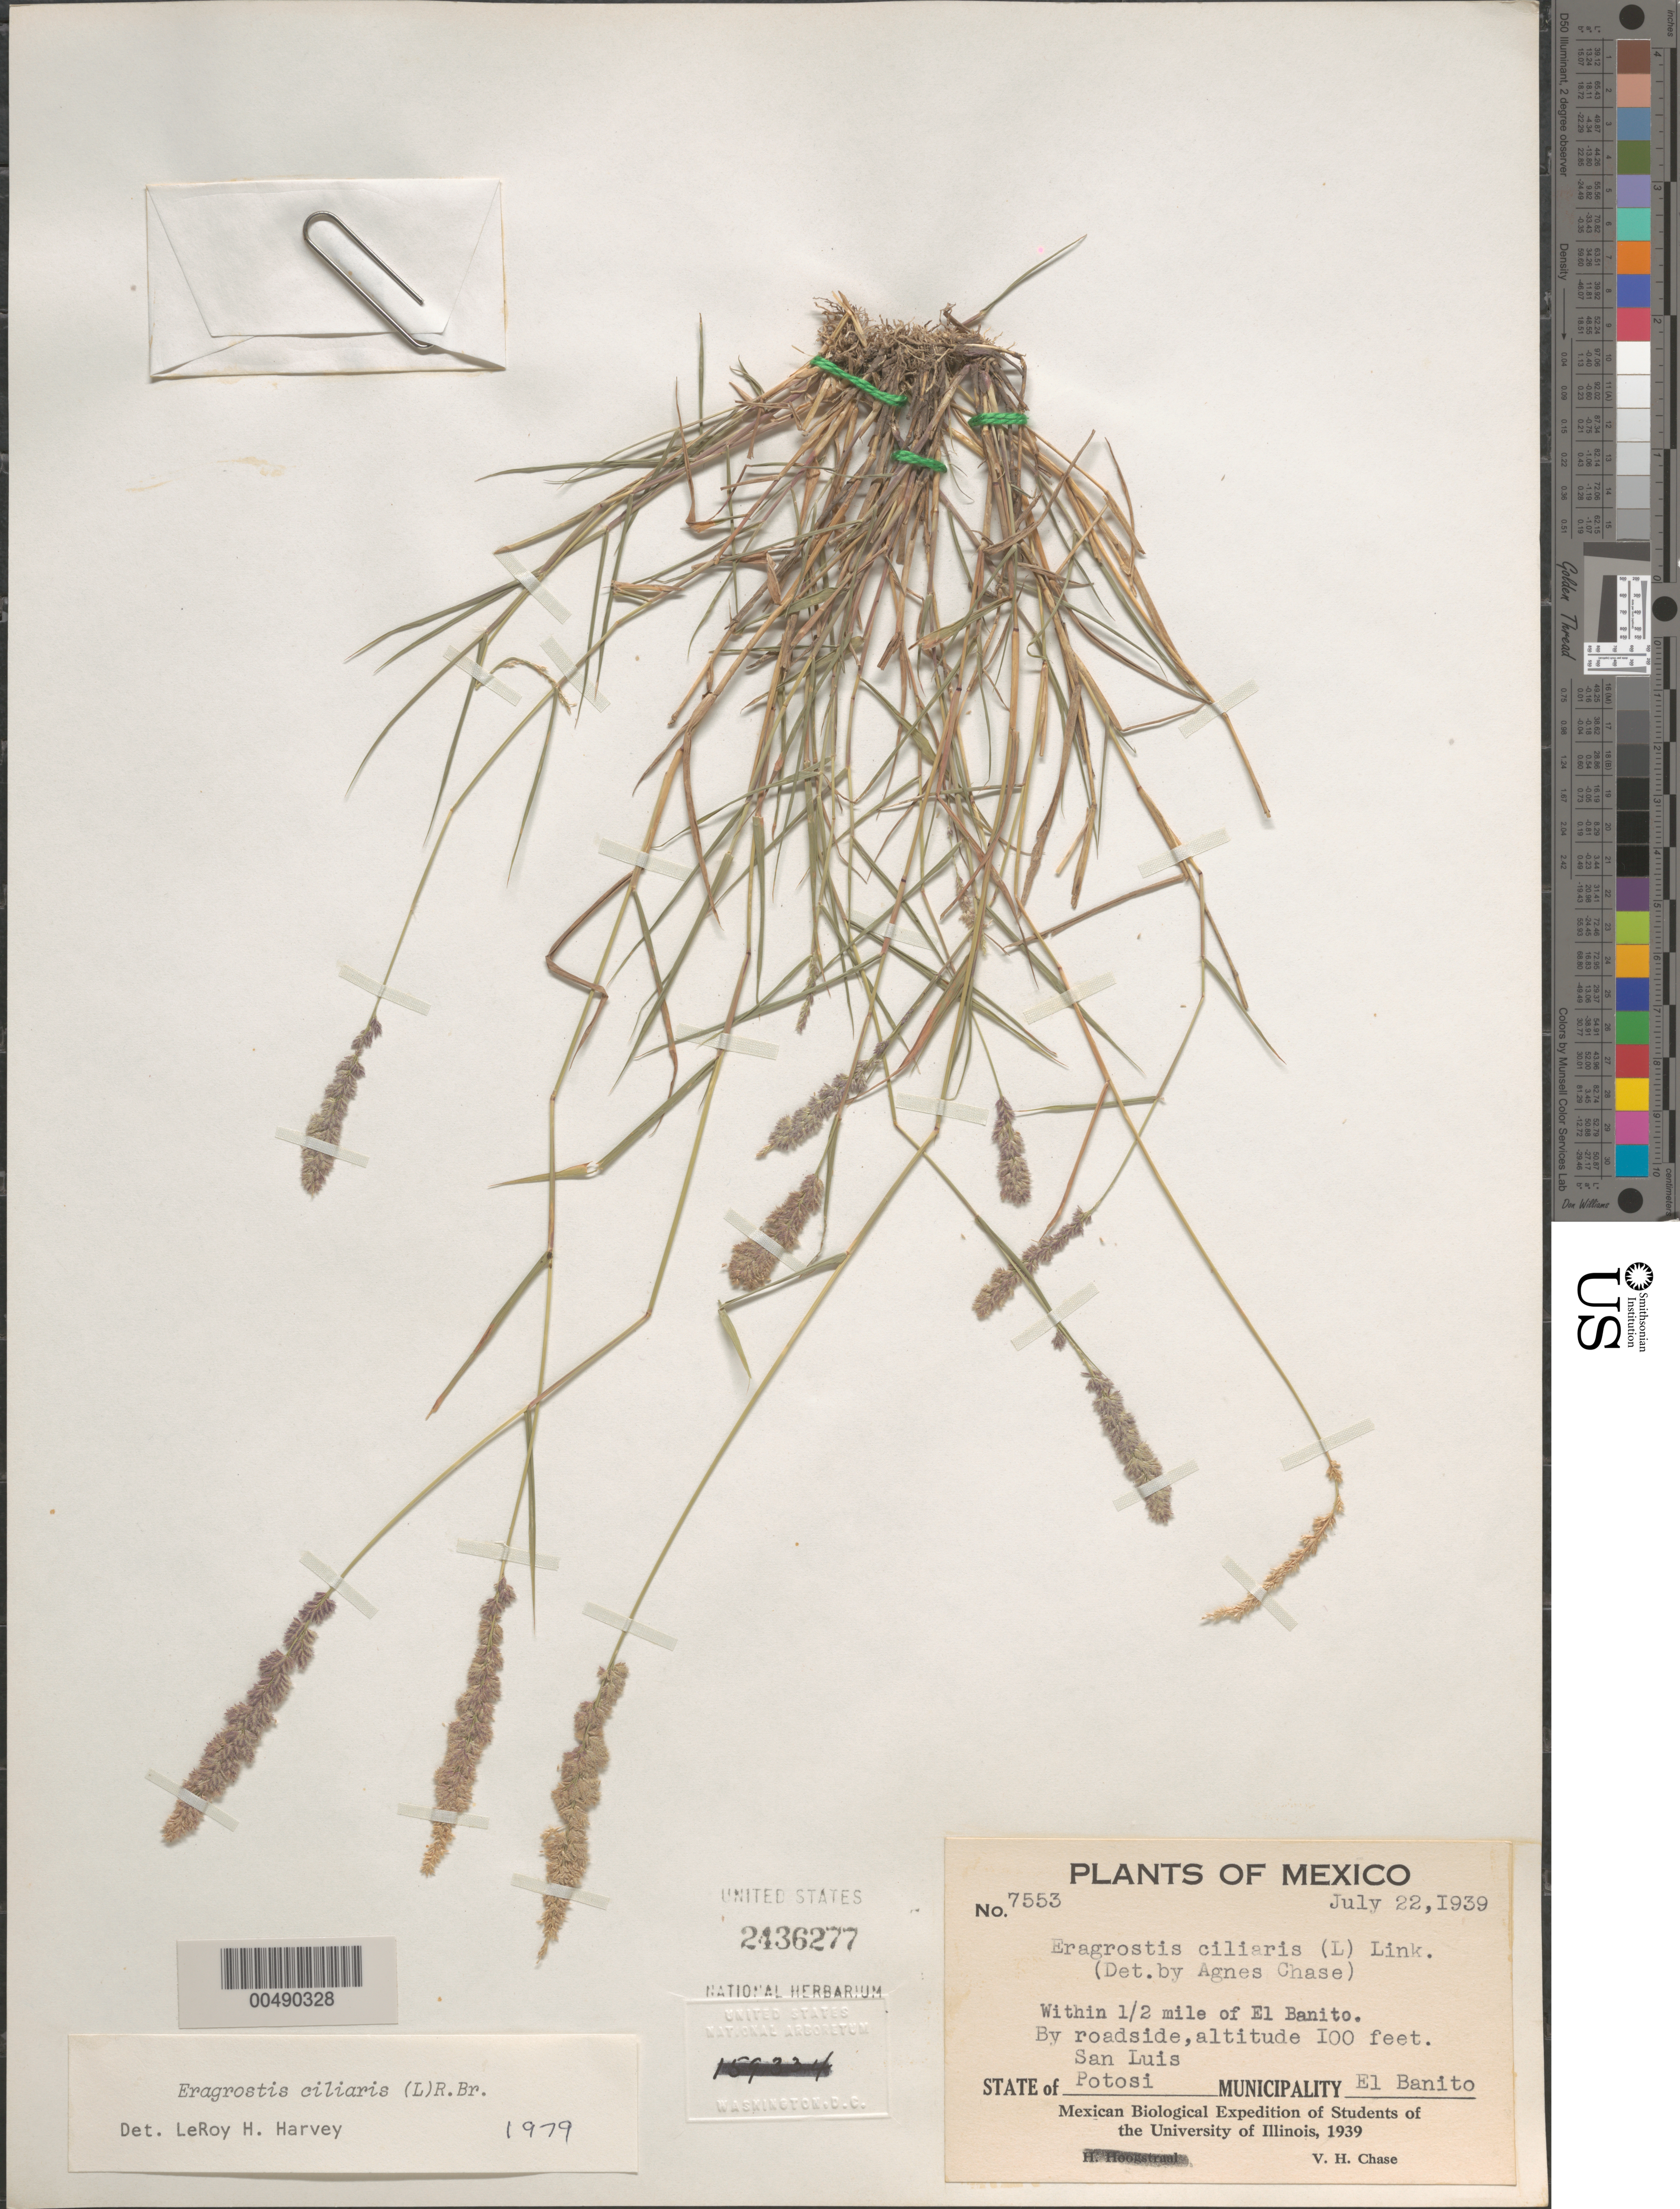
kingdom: Plantae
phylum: Tracheophyta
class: Liliopsida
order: Poales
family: Poaceae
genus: Eragrostis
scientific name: Eragrostis ciliaris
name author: (L.) R. Br.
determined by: Harvey, L. H.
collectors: V. H. Chase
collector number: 7553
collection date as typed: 22 Jul 1939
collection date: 1939-07-22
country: Mexico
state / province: San Luis Potosi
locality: Within 0.5 mi of El Banito, El Banito Mun.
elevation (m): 30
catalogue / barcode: US 2436277